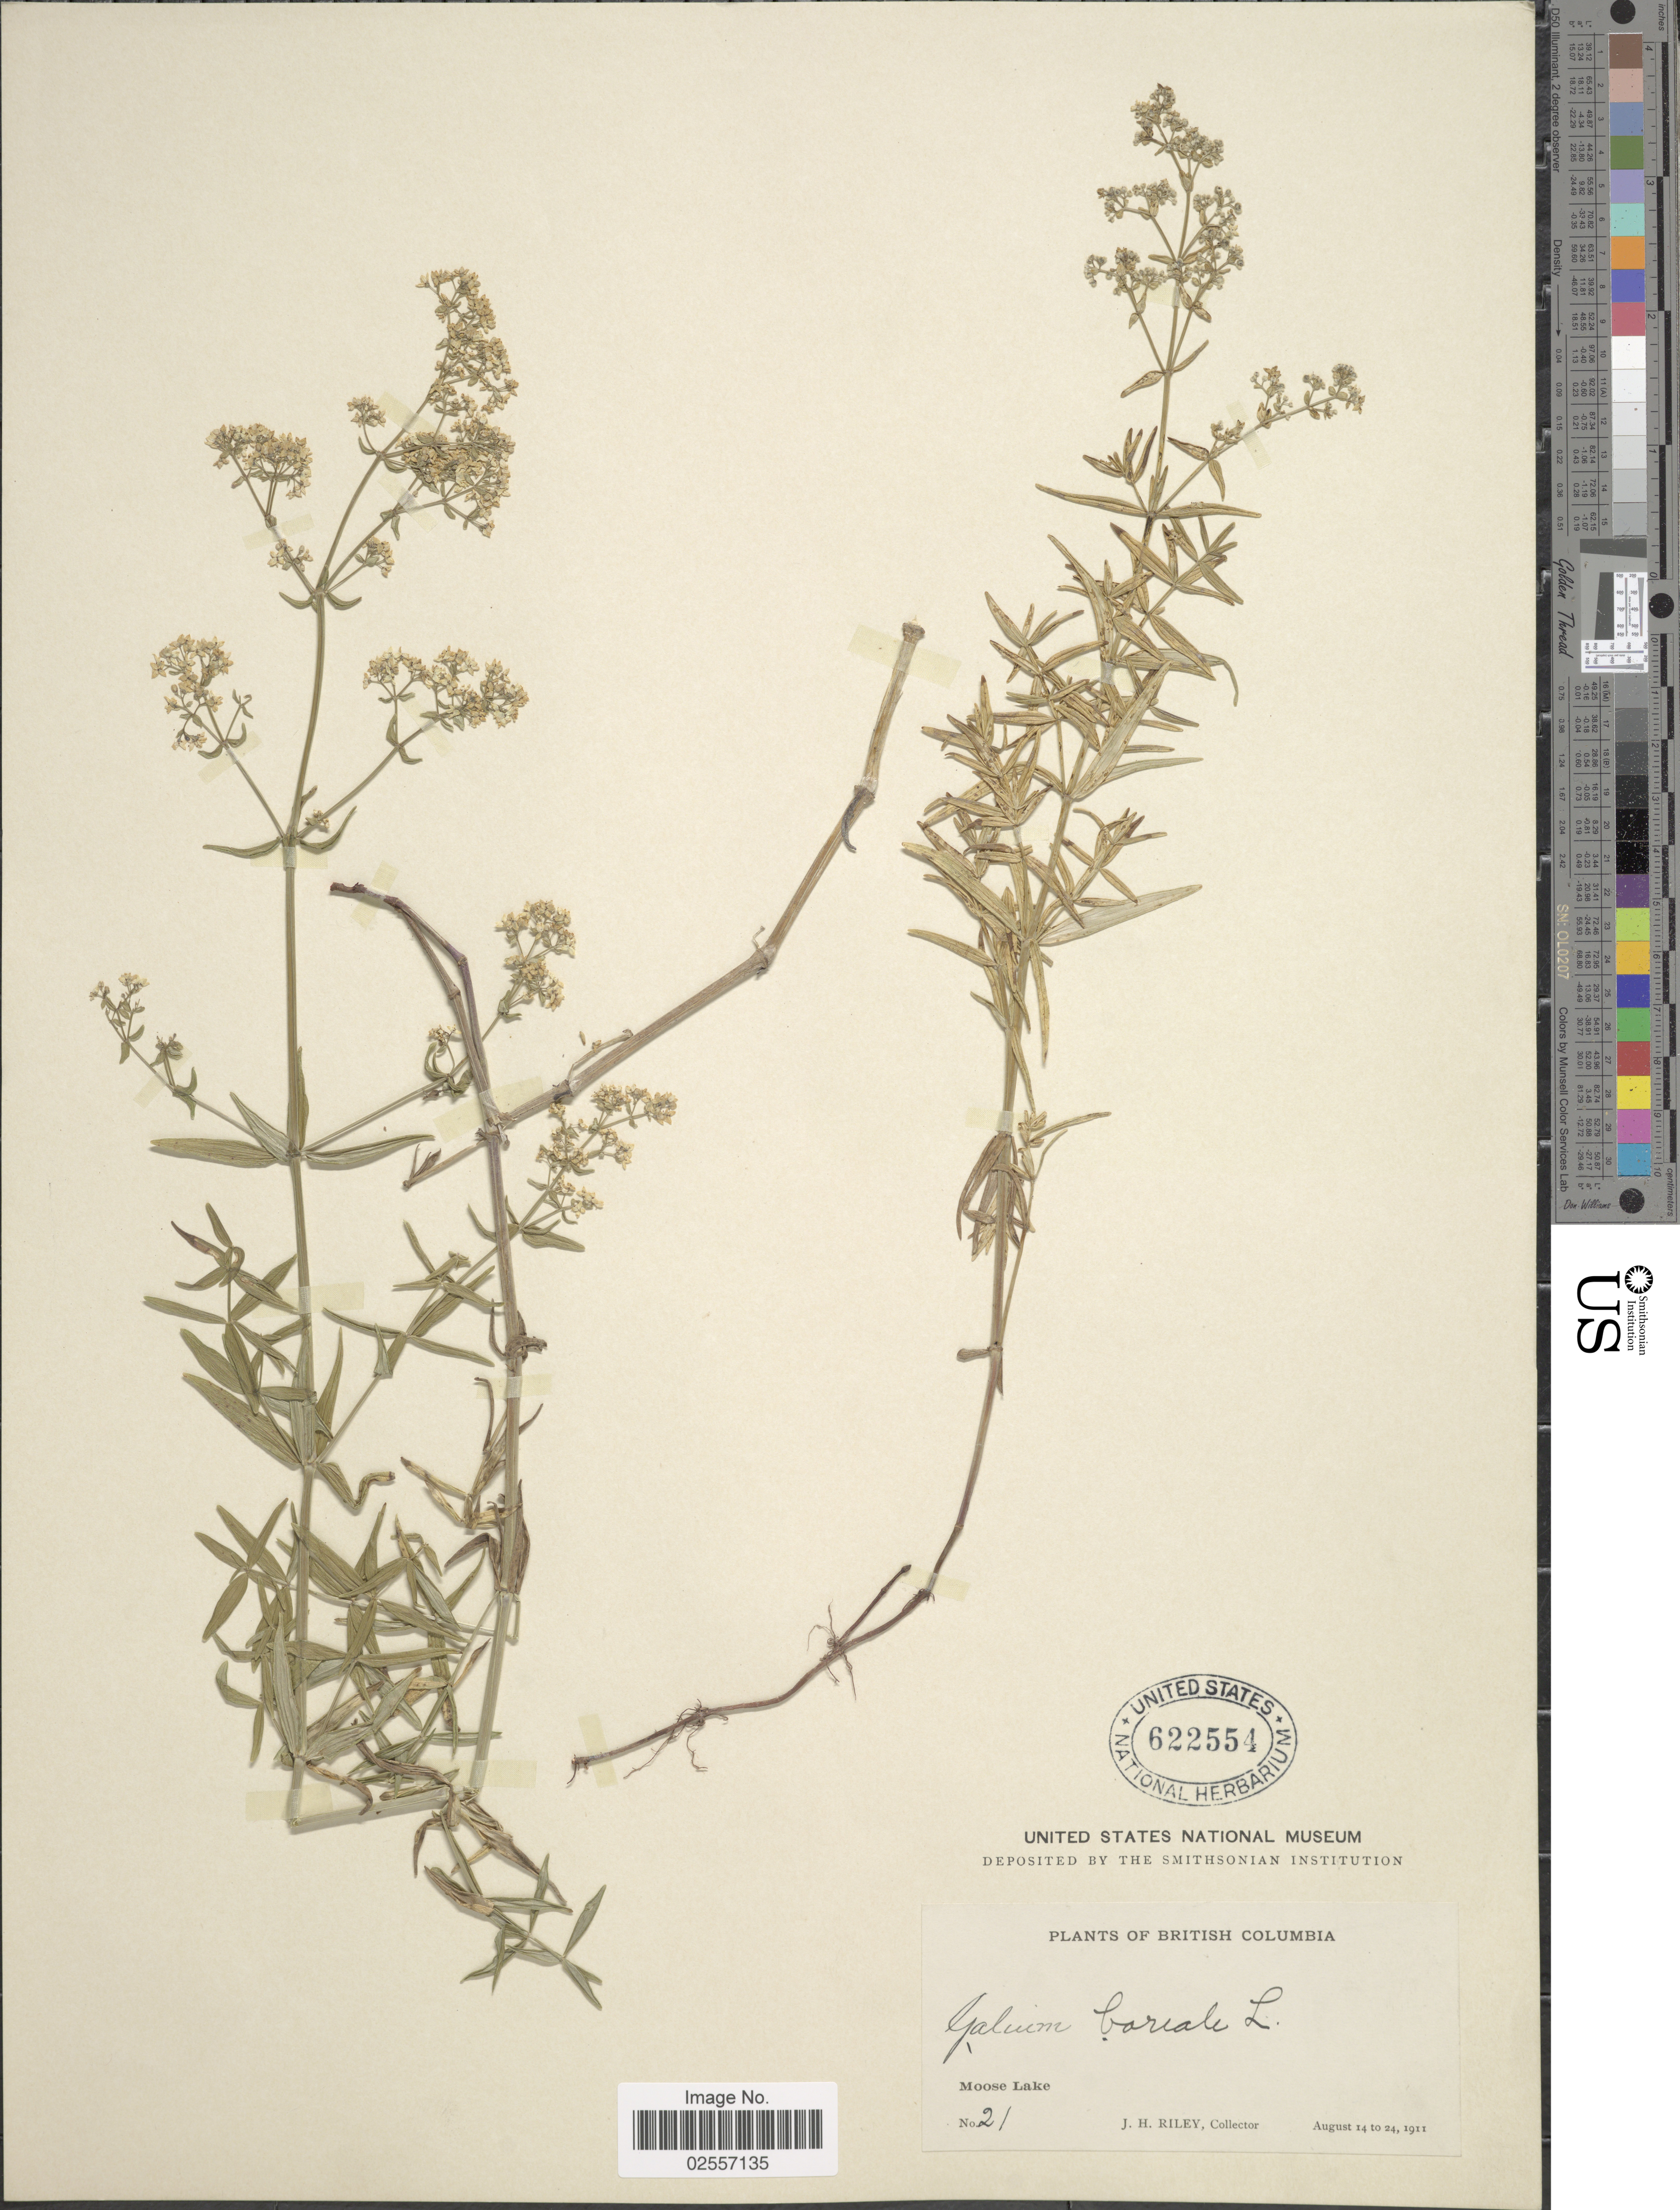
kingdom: Plantae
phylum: Tracheophyta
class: Magnoliopsida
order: Gentianales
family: Rubiaceae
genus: Galium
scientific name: Galium boreale L.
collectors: J. H. Riley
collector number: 21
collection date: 1911-08-14/1911-08-24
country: Canada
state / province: British Columbia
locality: Moose Lake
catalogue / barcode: US 622554